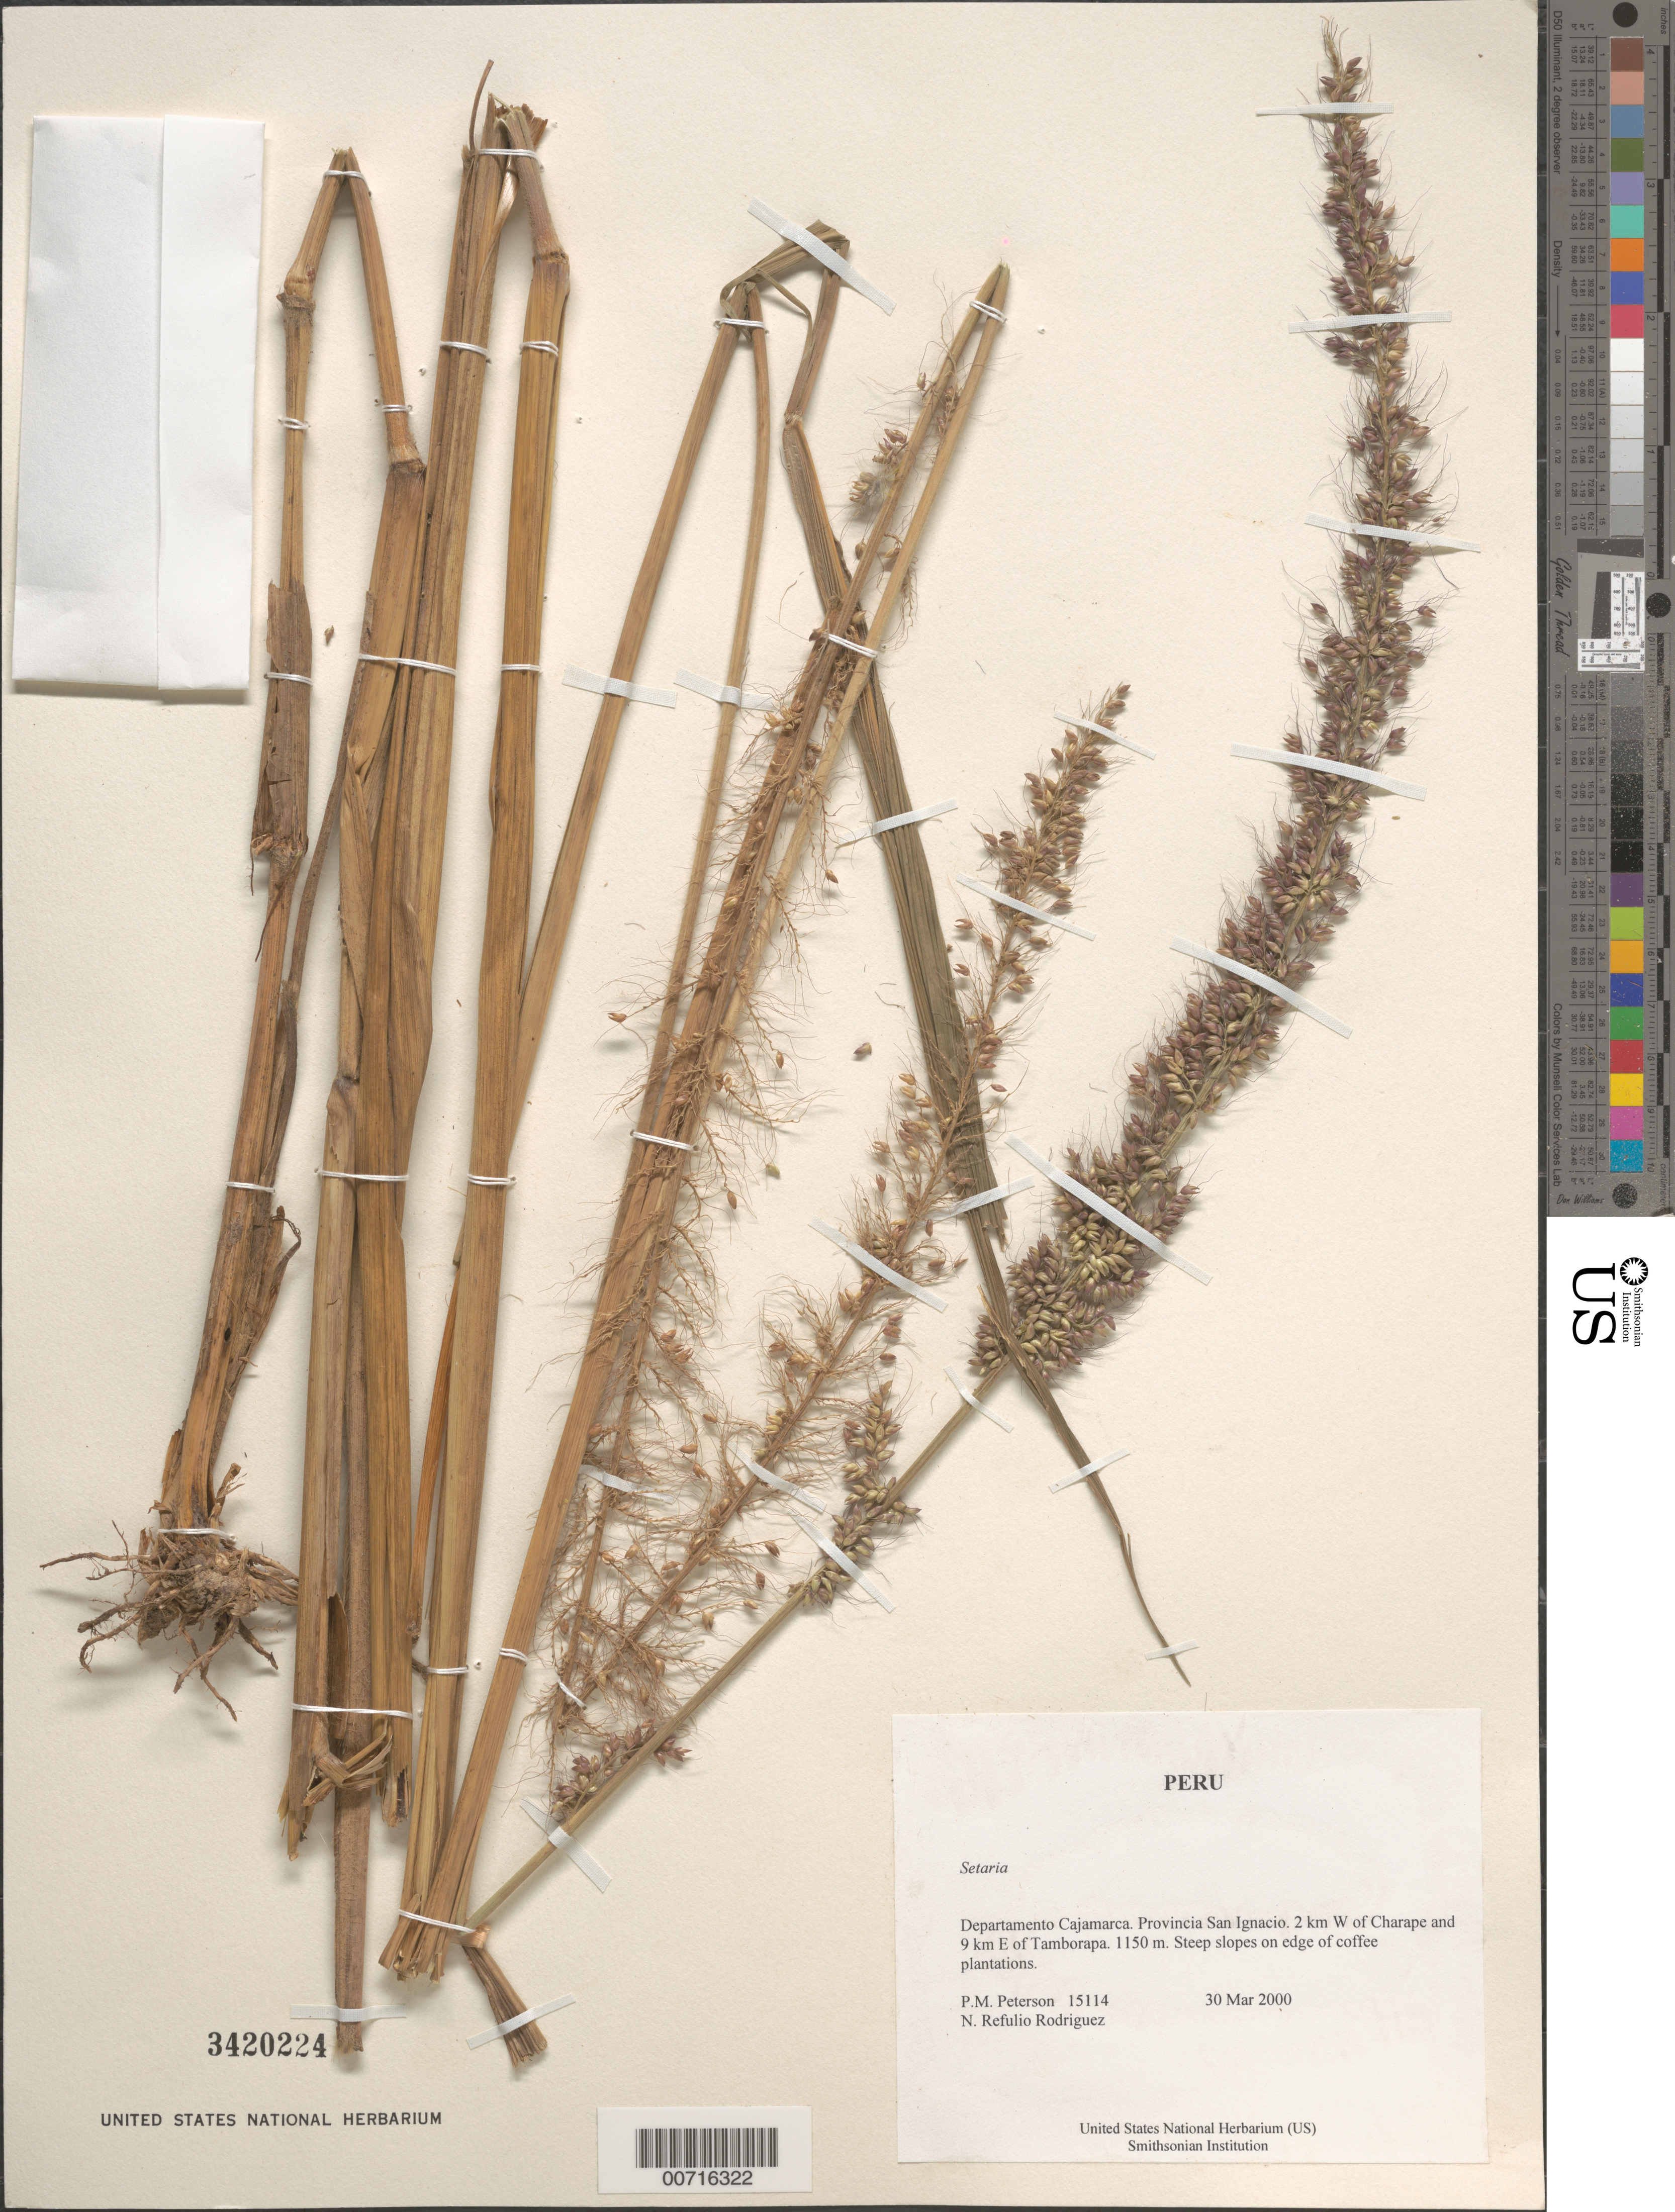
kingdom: Plantae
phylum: Tracheophyta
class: Liliopsida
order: Poales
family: Poaceae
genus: Setaria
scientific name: Setaria sp.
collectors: P. M. Peterson & N. Refulio-Rodríguez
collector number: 15114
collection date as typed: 30 Mar 2000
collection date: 2000-03-30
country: Peru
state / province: Cajamarca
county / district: San Ignacio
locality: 2 km W of Charape and 9 km E of Tamborapa.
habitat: Steep slopes on edge of coffee plantations.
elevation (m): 1150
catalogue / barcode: US 3420224